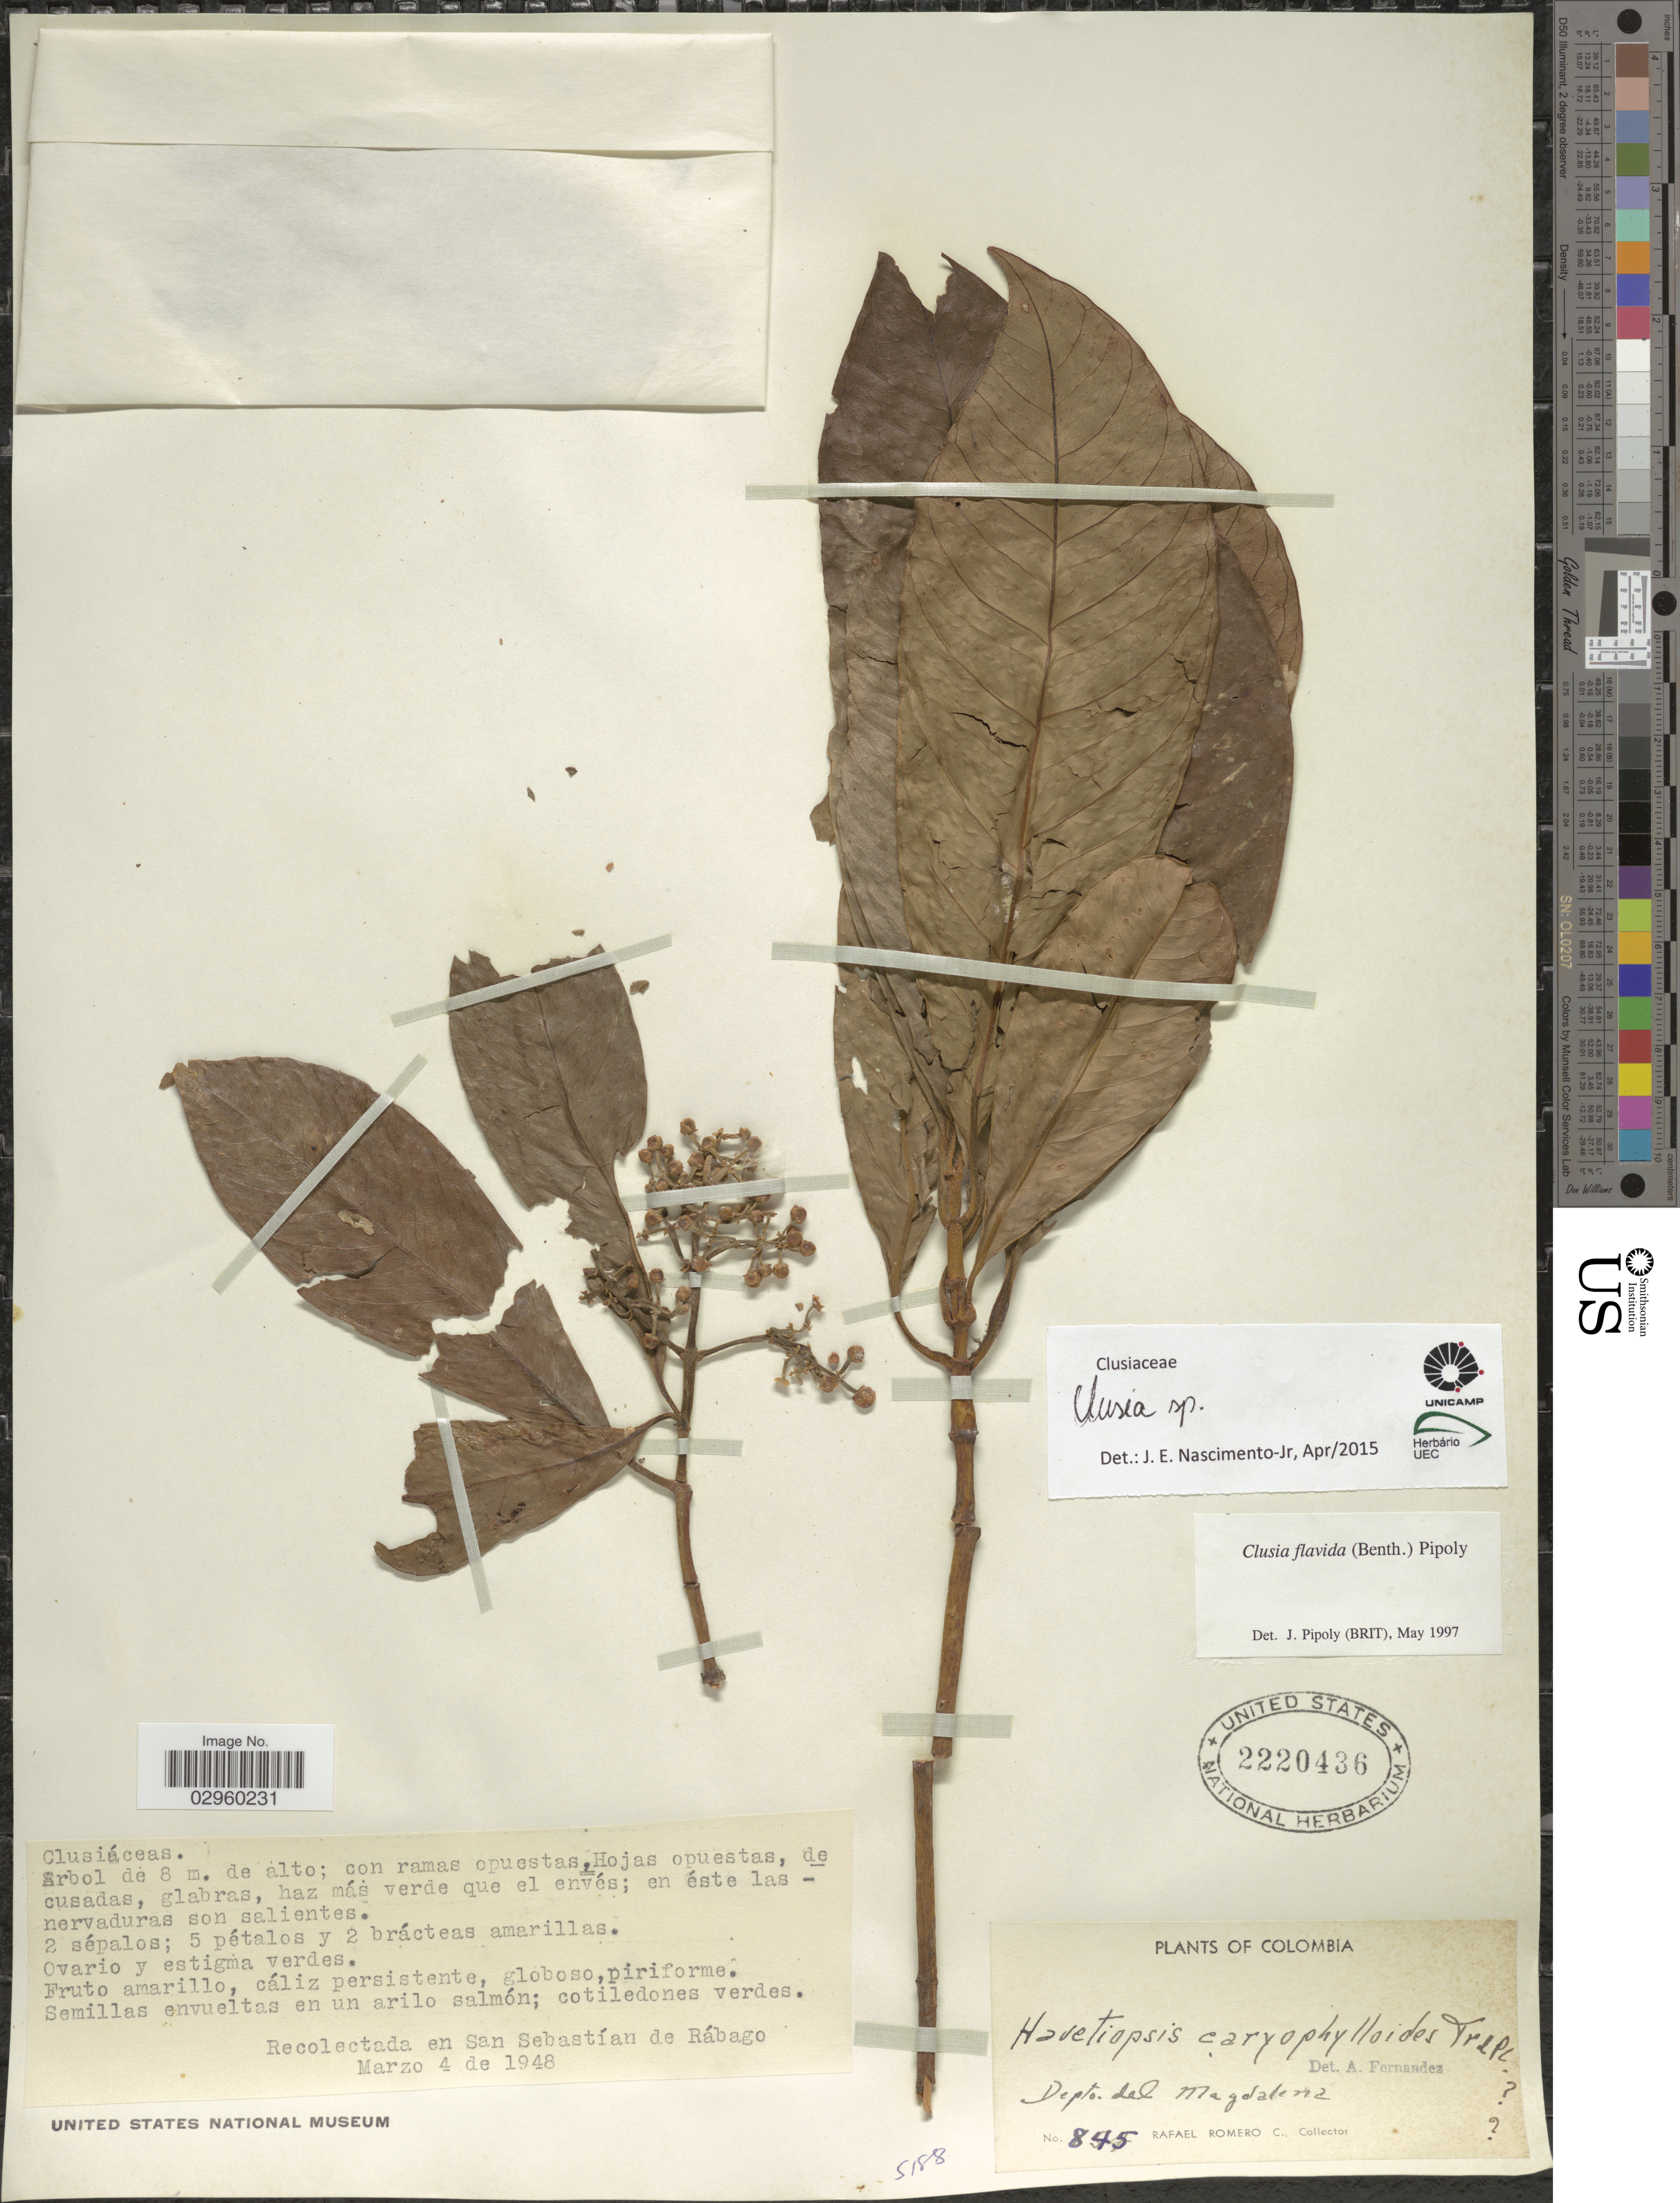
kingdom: Plantae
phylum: Tracheophyta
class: Magnoliopsida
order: Malpighiales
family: Clusiaceae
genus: Clusia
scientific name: Clusia sp.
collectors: R. Romero Castañeda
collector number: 845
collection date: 1948-03-04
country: Colombia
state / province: Magdalena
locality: Depto. del Magdalena. San Sebastián de Rábago.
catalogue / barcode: US 2220436